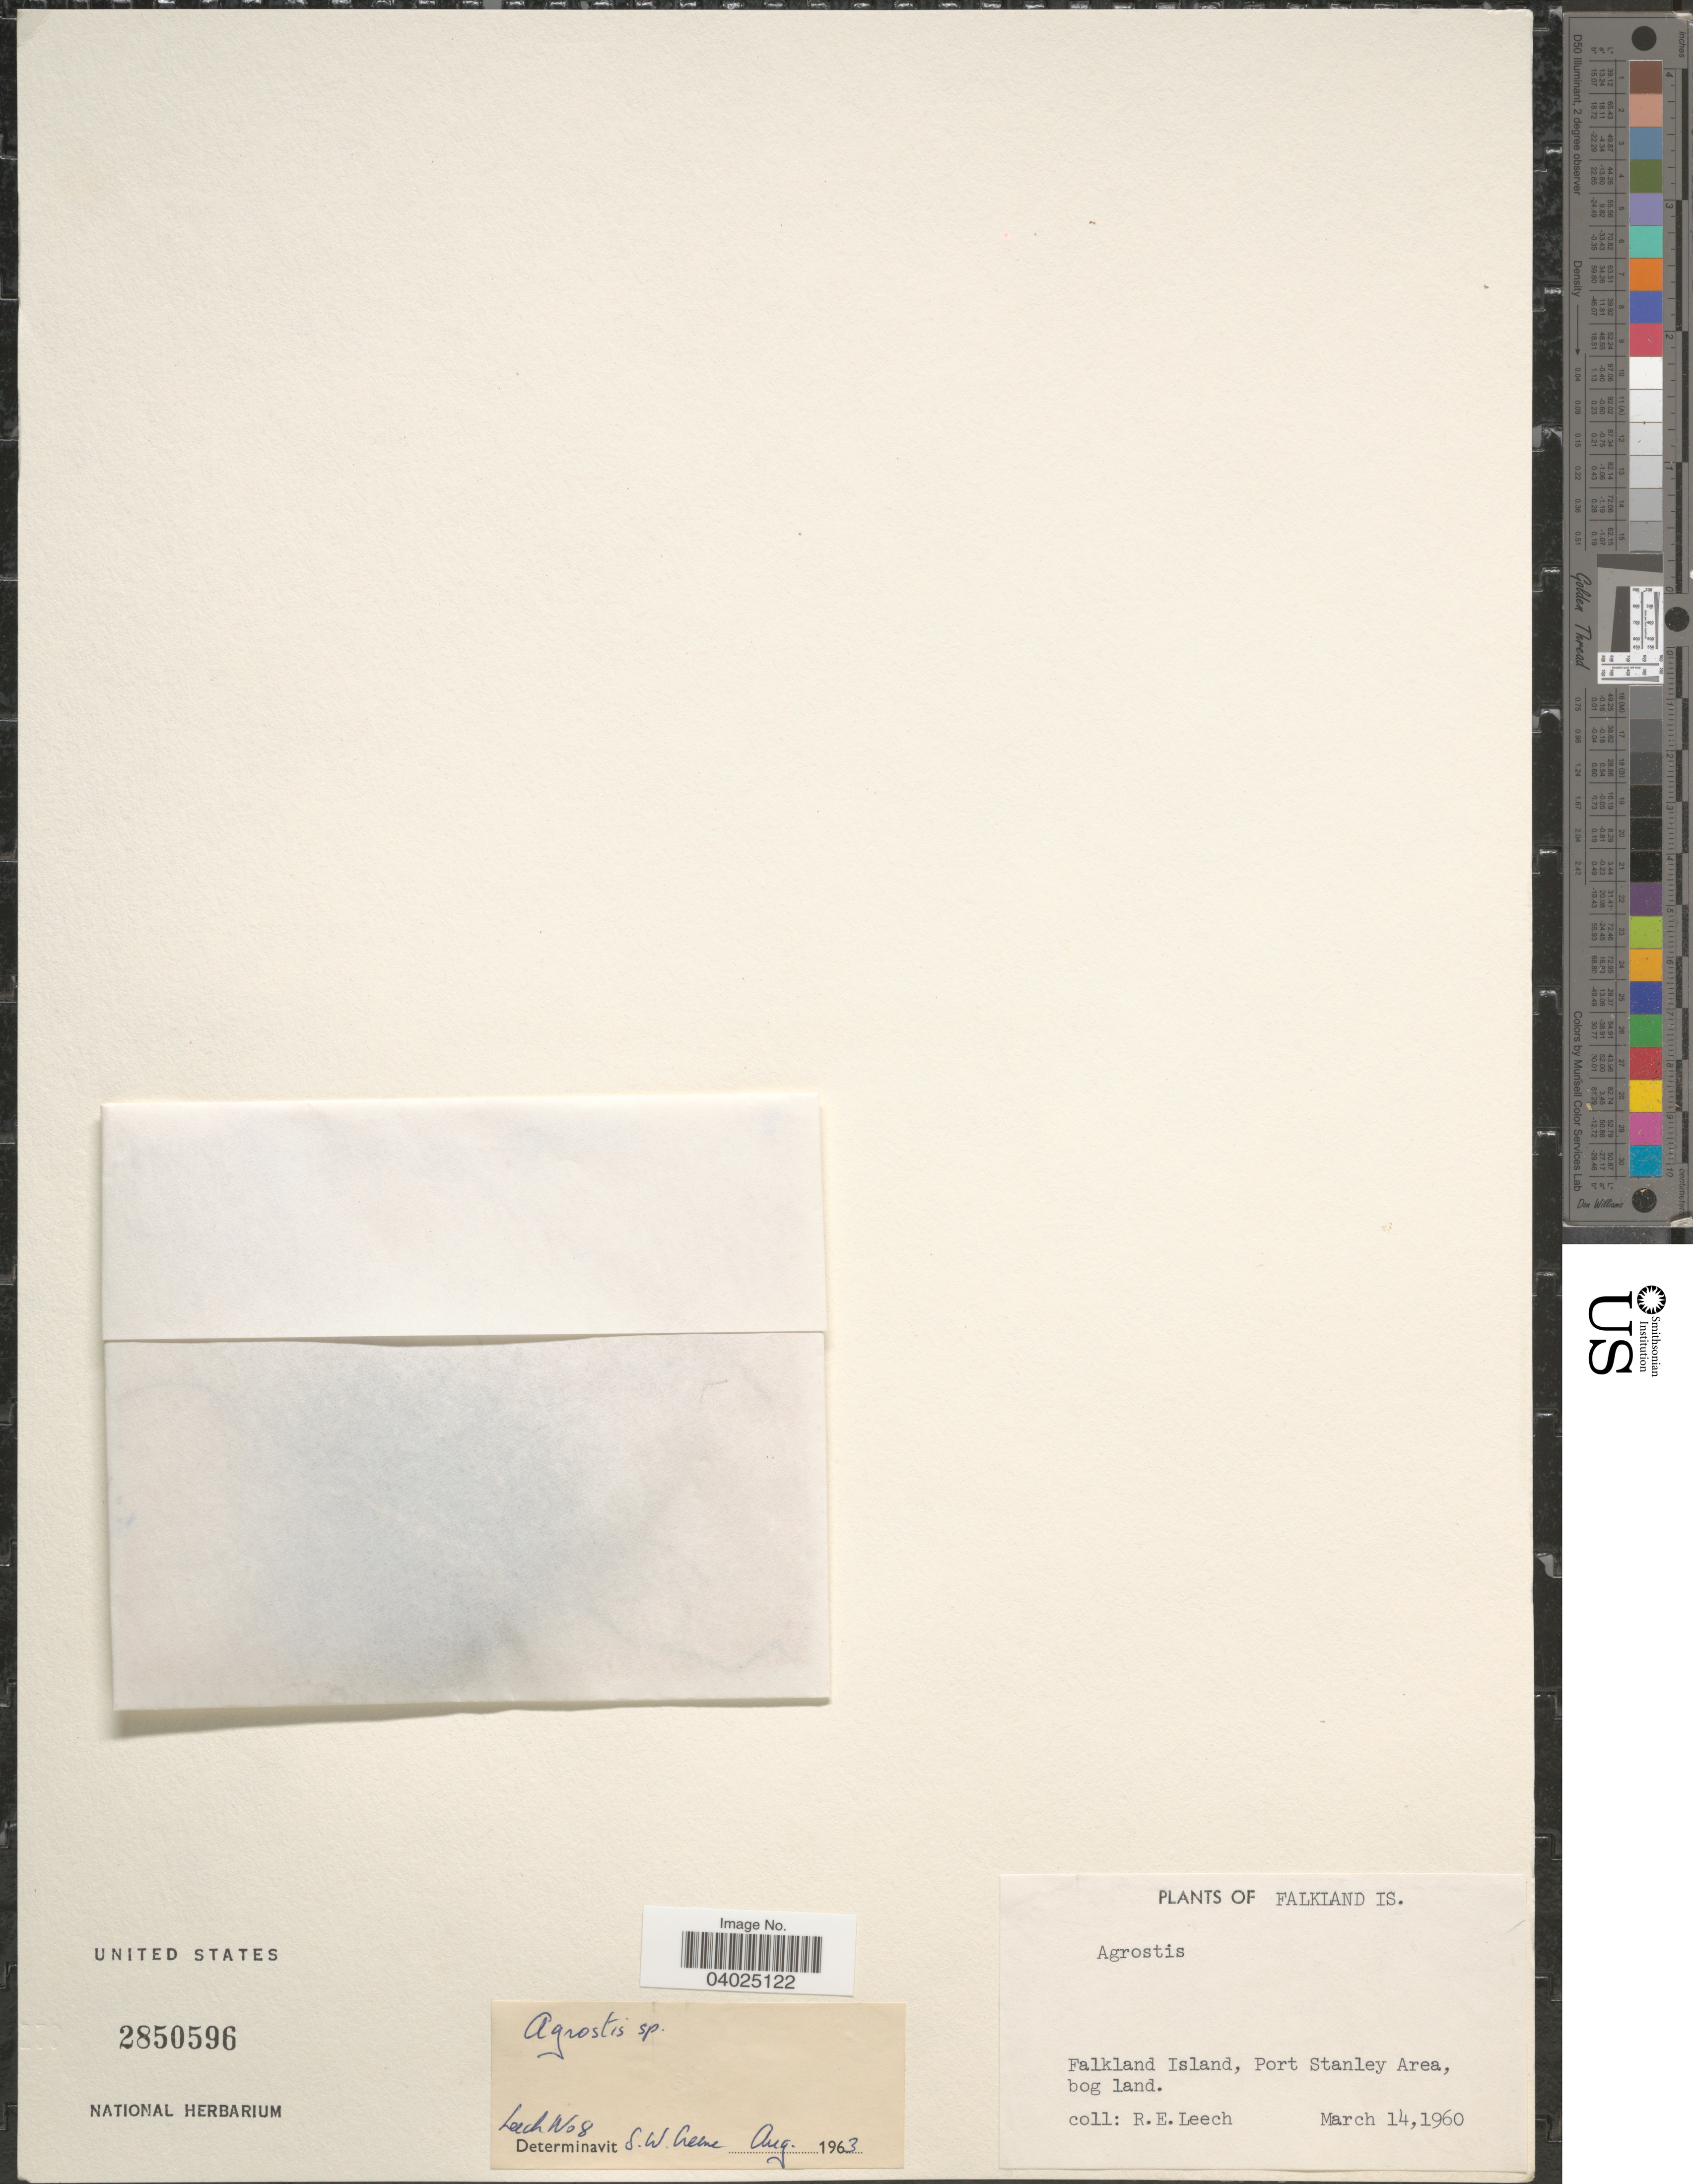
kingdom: Plantae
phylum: Tracheophyta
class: Liliopsida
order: Poales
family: Poaceae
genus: Agrostis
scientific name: Agrostis sp.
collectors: R. Leech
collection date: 1960-03-14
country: Falkland Islands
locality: Falkland Island, Port Stanley Area, bog land.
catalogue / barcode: US 2850596